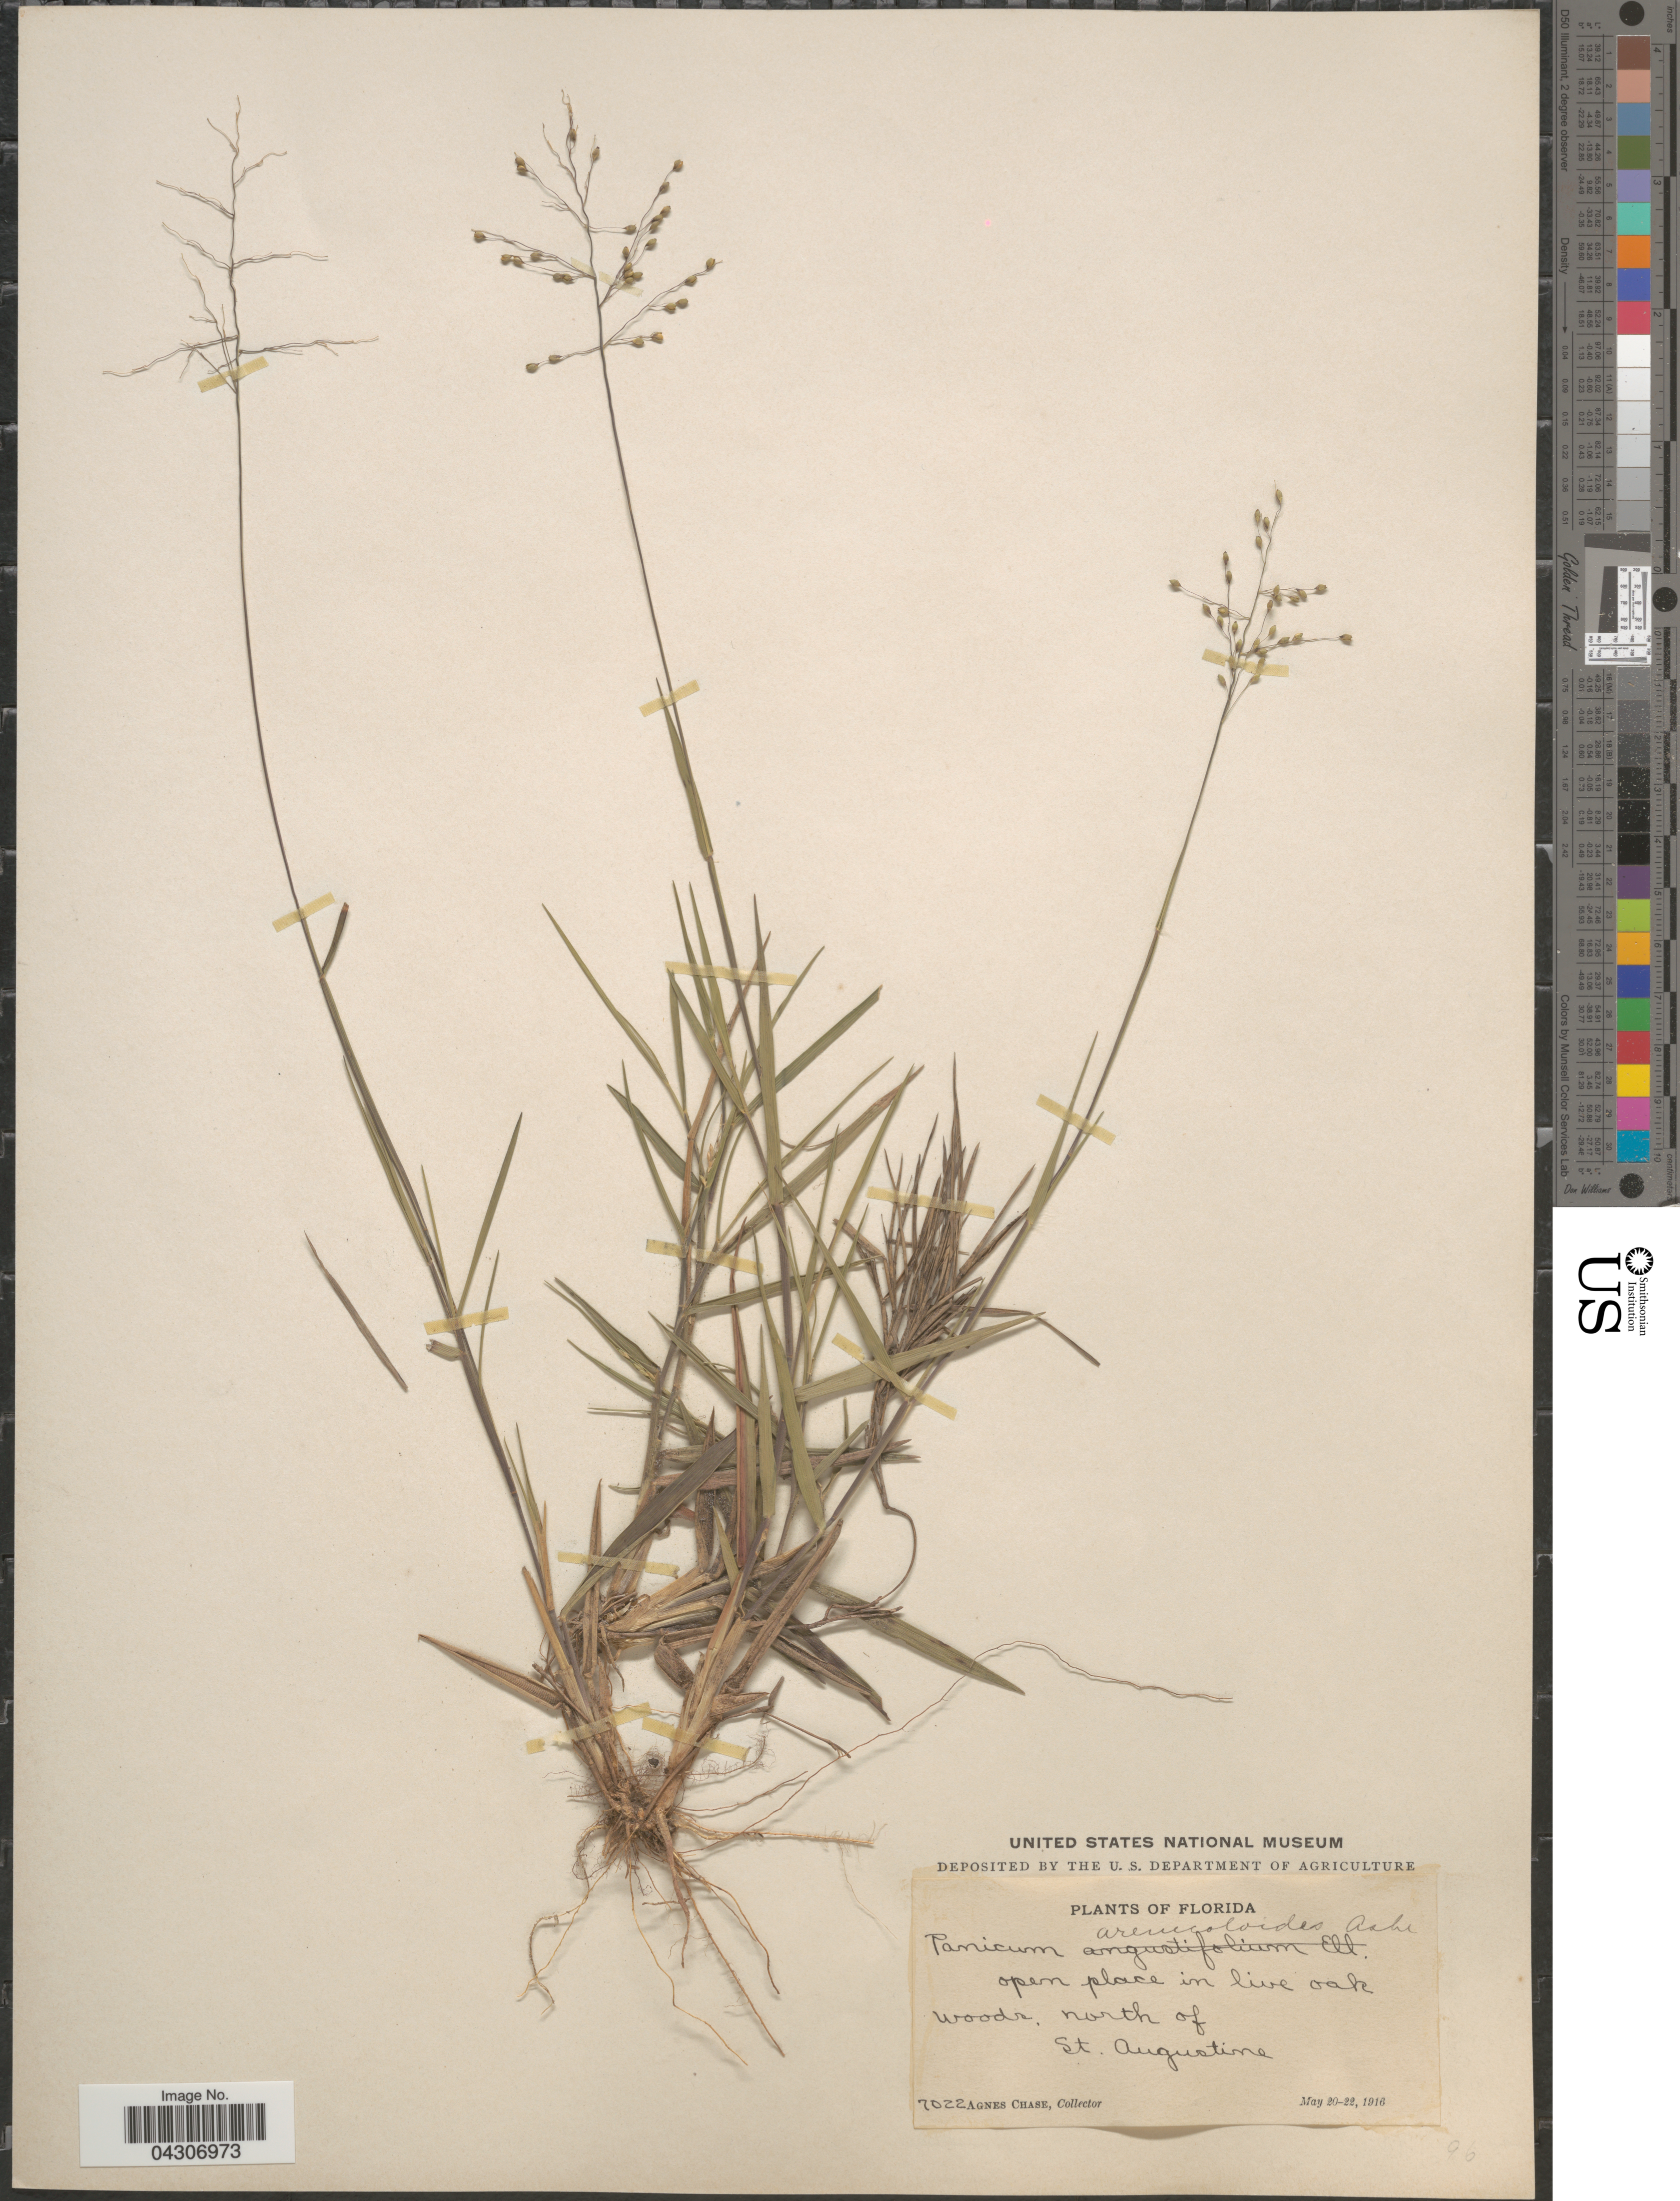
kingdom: Plantae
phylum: Tracheophyta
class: Liliopsida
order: Poales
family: Poaceae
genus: Dichanthelium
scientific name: Dichanthelium aciculare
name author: (Desv. ex Poir.) Gould & C.A. Clark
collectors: A. Chase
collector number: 7022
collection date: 1916-05-20/1916-05-22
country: United States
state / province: Florida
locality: North of St. Augustine.